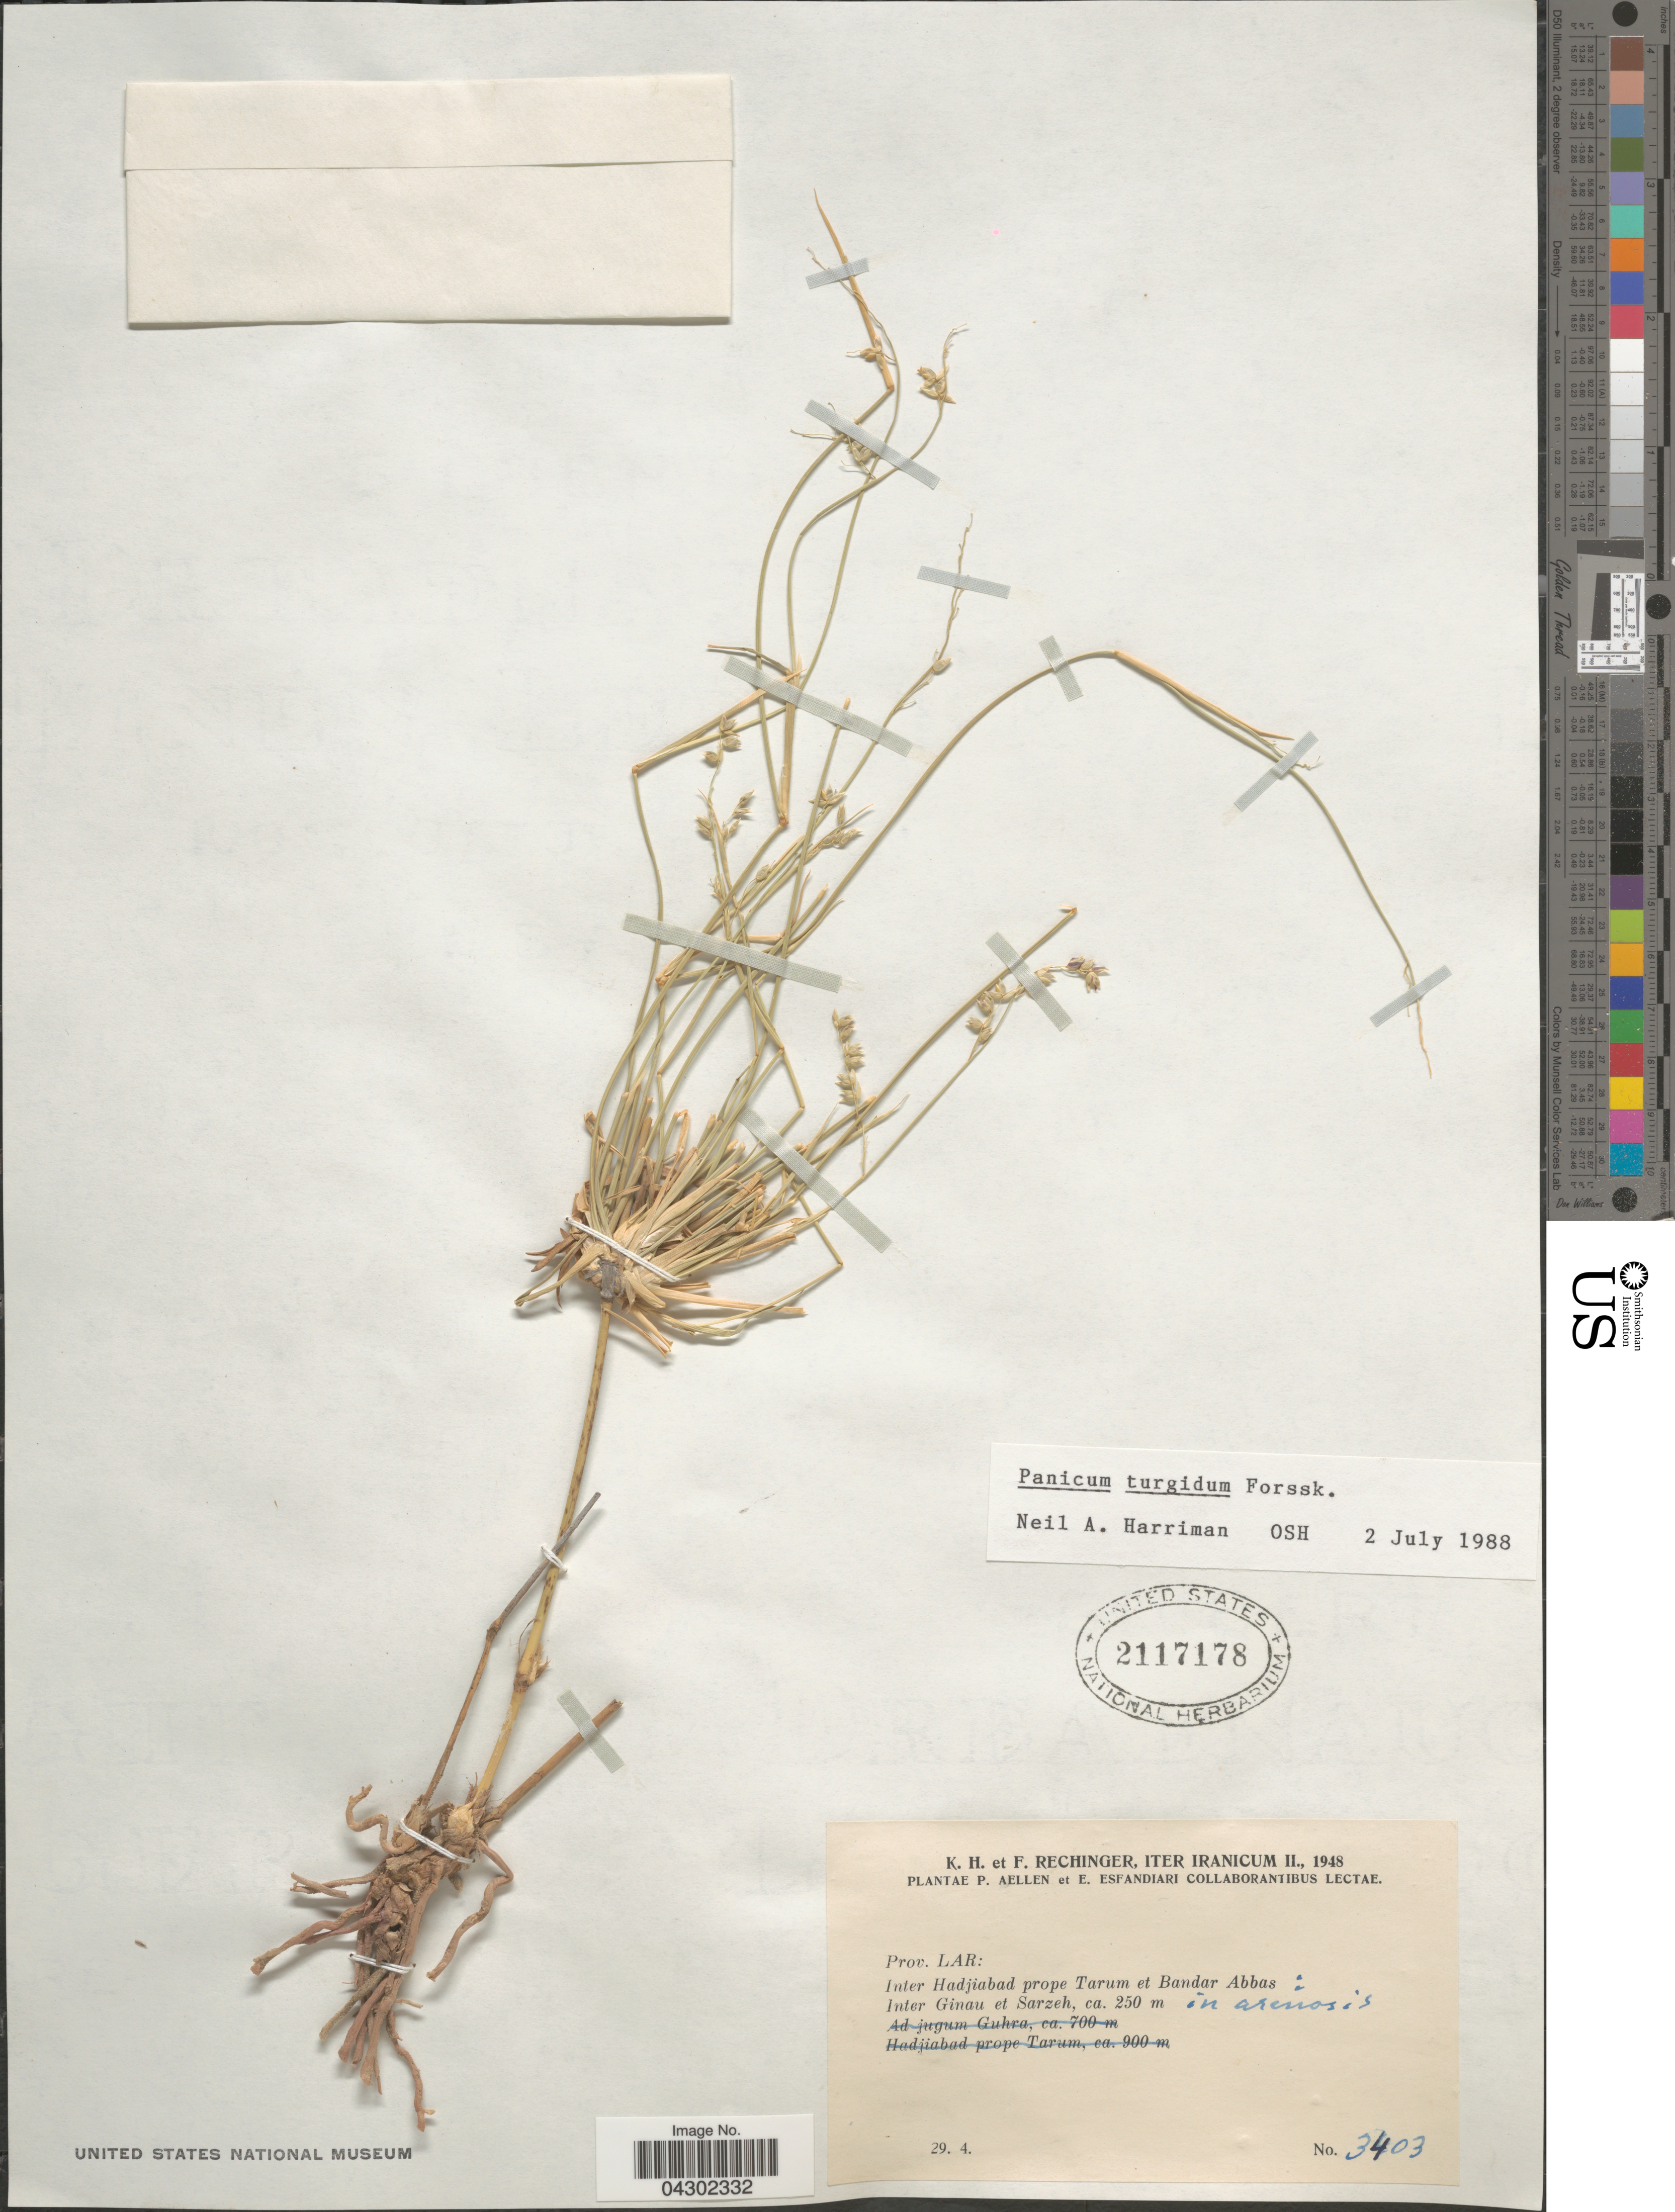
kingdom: Plantae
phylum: Tracheophyta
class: Liliopsida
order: Poales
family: Poaceae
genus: Panicum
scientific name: Panicum turgidum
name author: Forssk.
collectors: K. H. Rechinger & F. Rechinger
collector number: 3403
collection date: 1948-04-29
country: Iran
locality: Iter Iranicum II., 1948. Prov. Lar: Inter Hadjiabad prope Tarum et Bandar Abbas: Inter Ginau et Sarzeh.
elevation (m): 250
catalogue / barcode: US 2117178